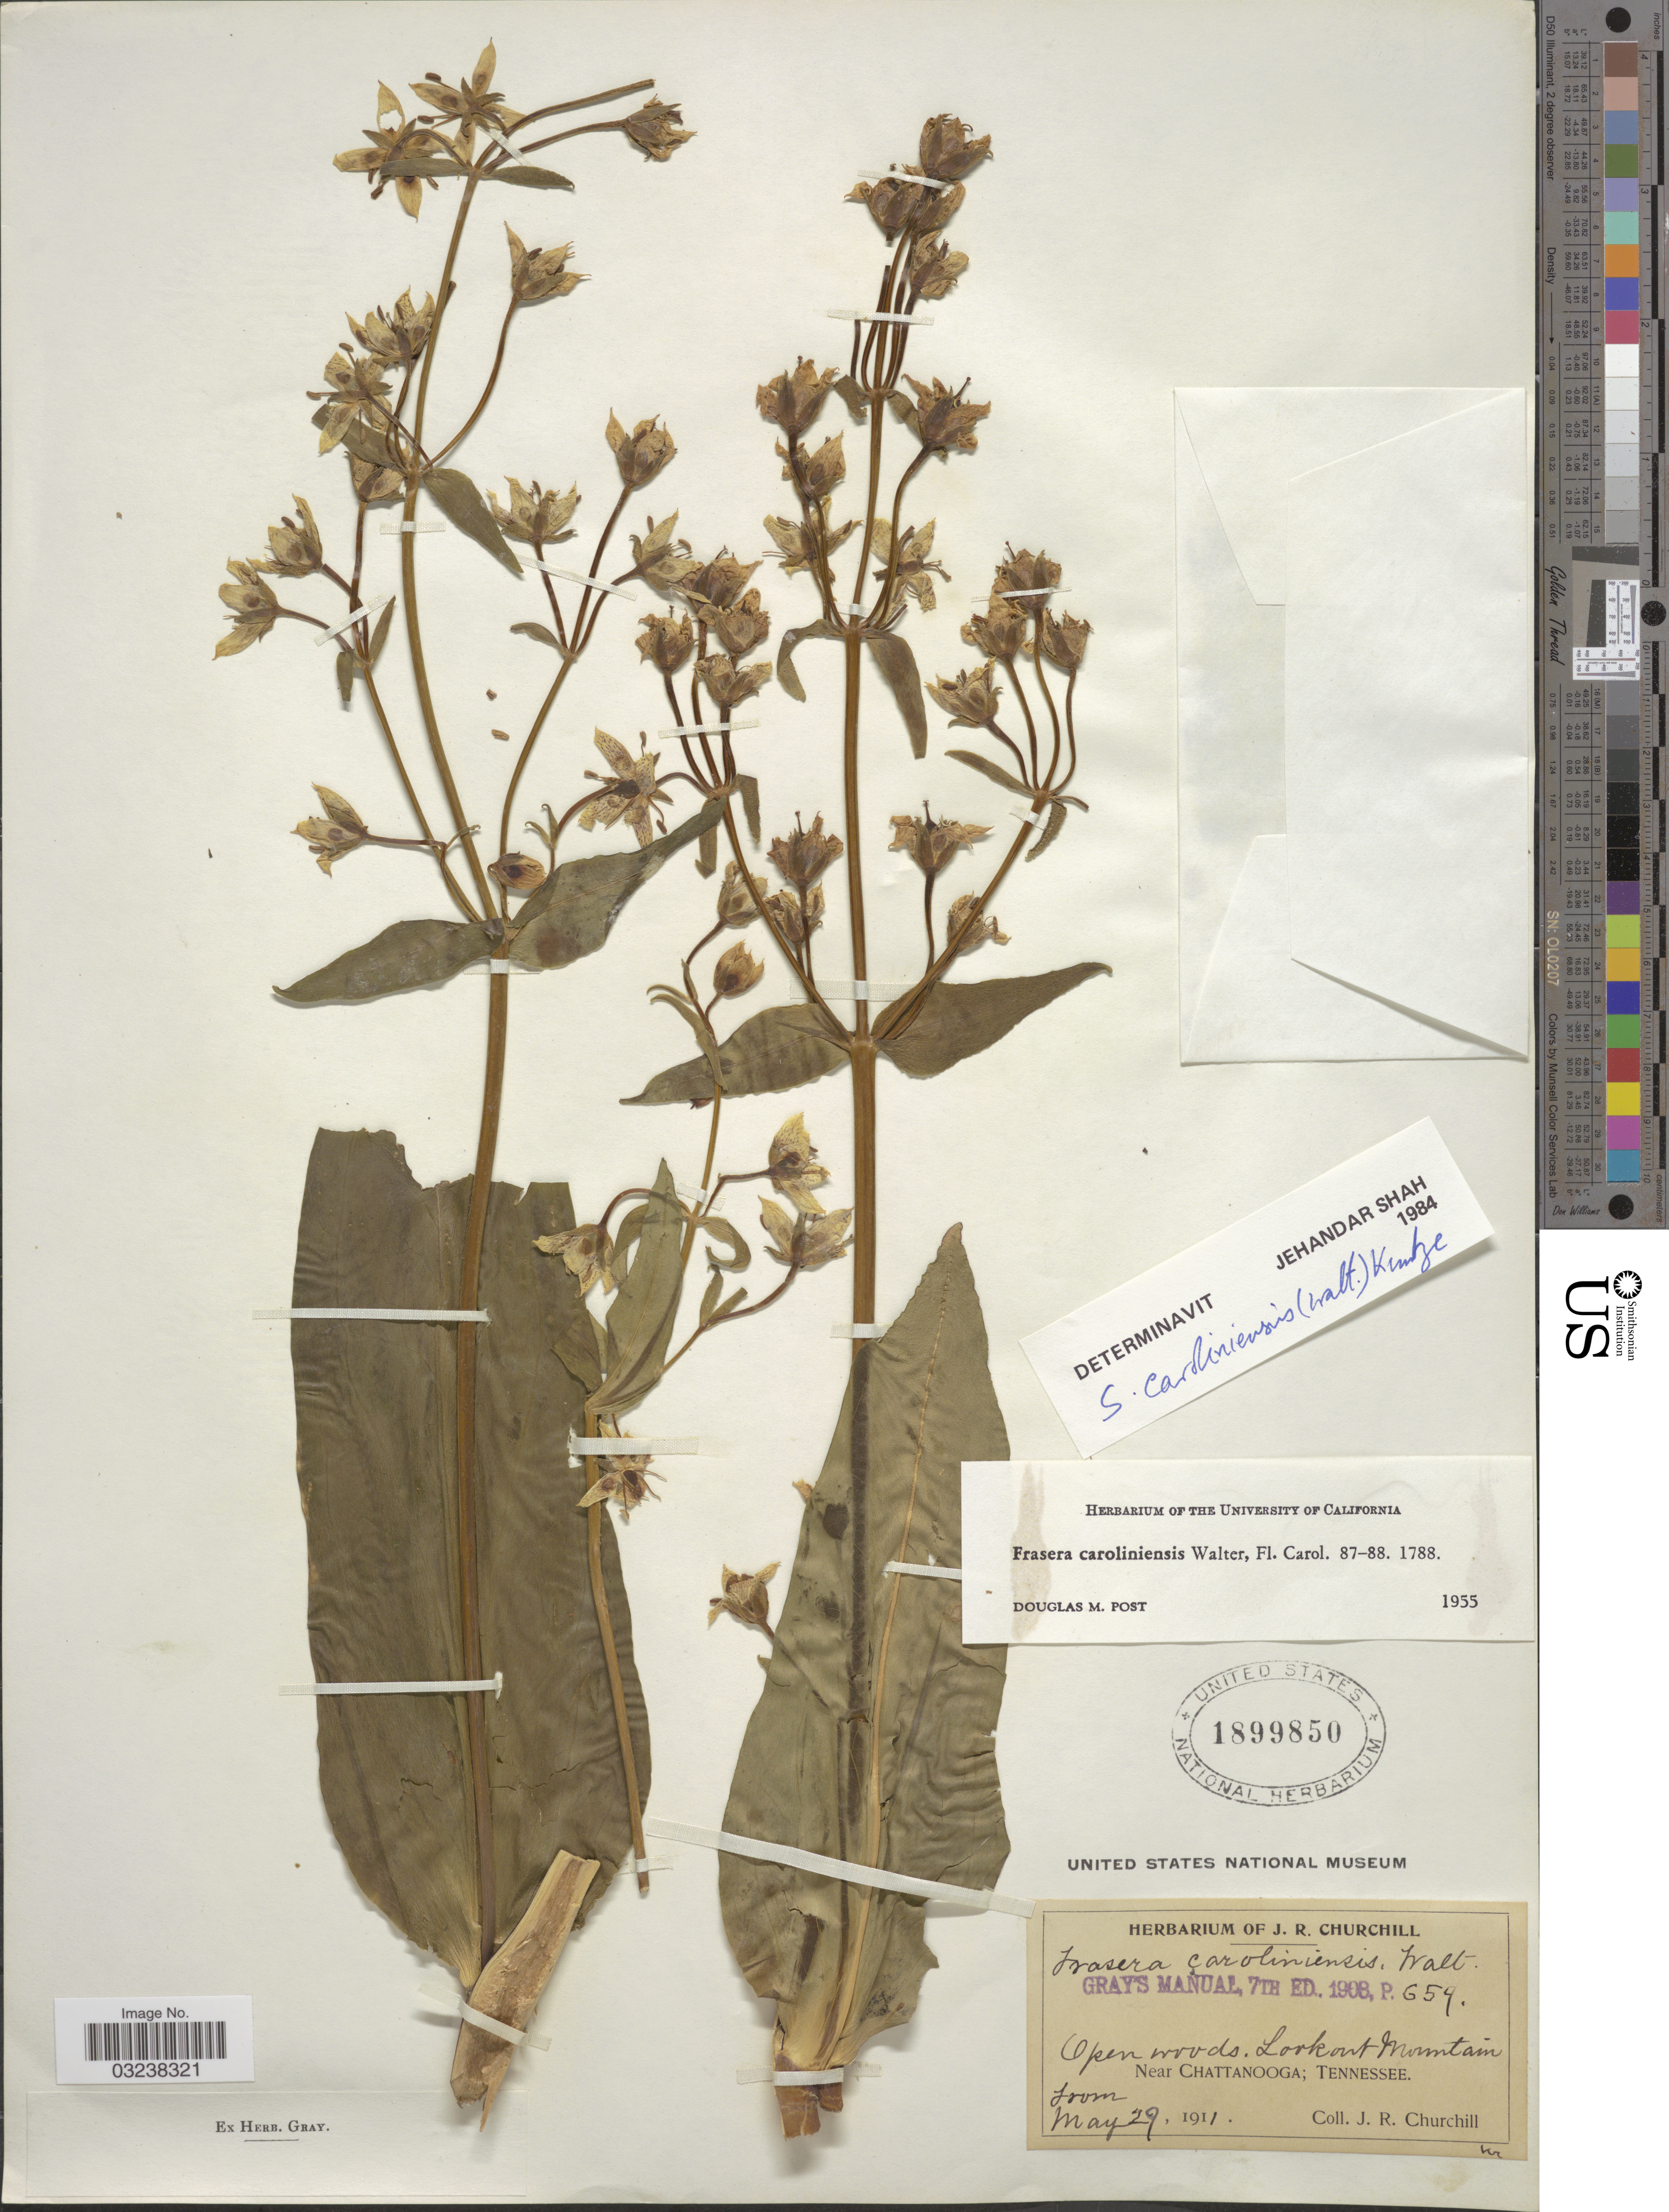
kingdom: Plantae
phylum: Tracheophyta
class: Magnoliopsida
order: Gentianales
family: Gentianaceae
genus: Swertia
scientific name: Swertia caroliniensis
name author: (Walter) Kuntze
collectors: J. Churchill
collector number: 659?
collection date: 1911-05-29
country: United States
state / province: Tennessee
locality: Lookout Mountain. Near Chattanooga.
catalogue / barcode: US 1899850